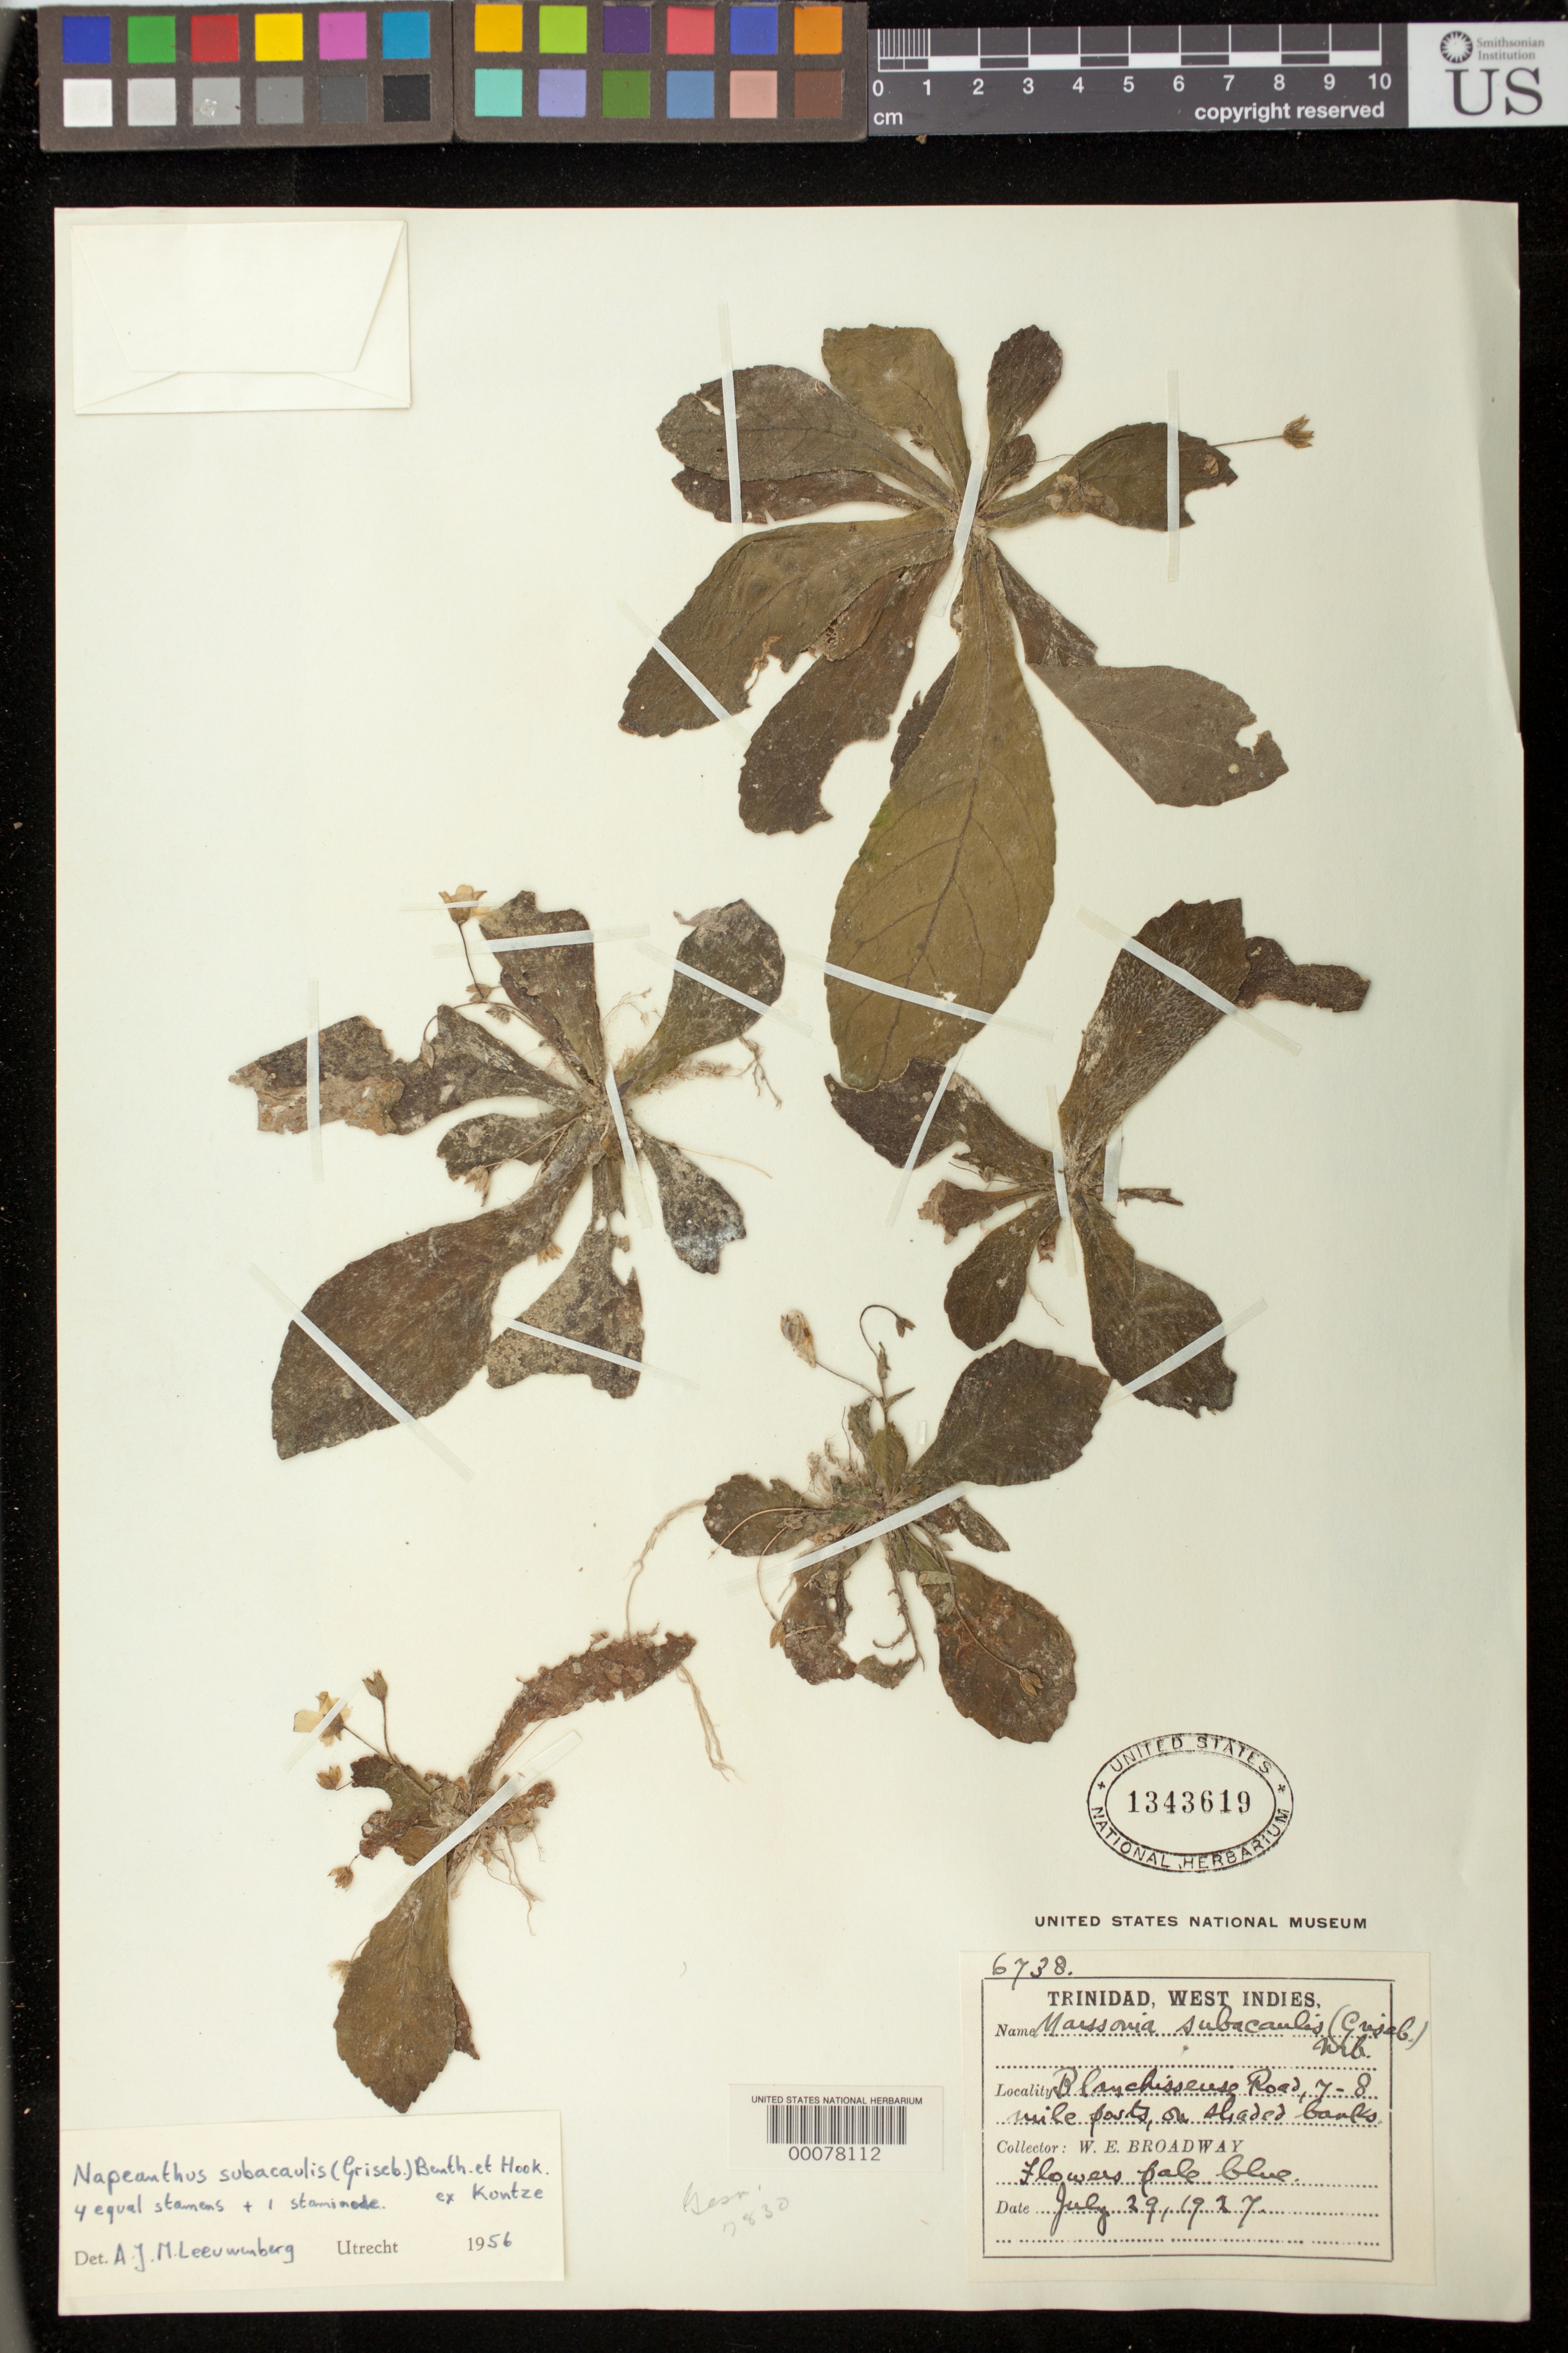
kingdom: Plantae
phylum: Tracheophyta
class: Magnoliopsida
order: Lamiales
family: Gesneriaceae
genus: Napeanthus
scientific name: Napeanthus subacaulis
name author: (Griseb.) Benth. & Hook. f. ex Kuntze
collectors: W. E. Broadway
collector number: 6738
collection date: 1927-07-29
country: Trinidad and Tobago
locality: Blanchisseuse Road, 7-8 mile posts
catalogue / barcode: US 1343619